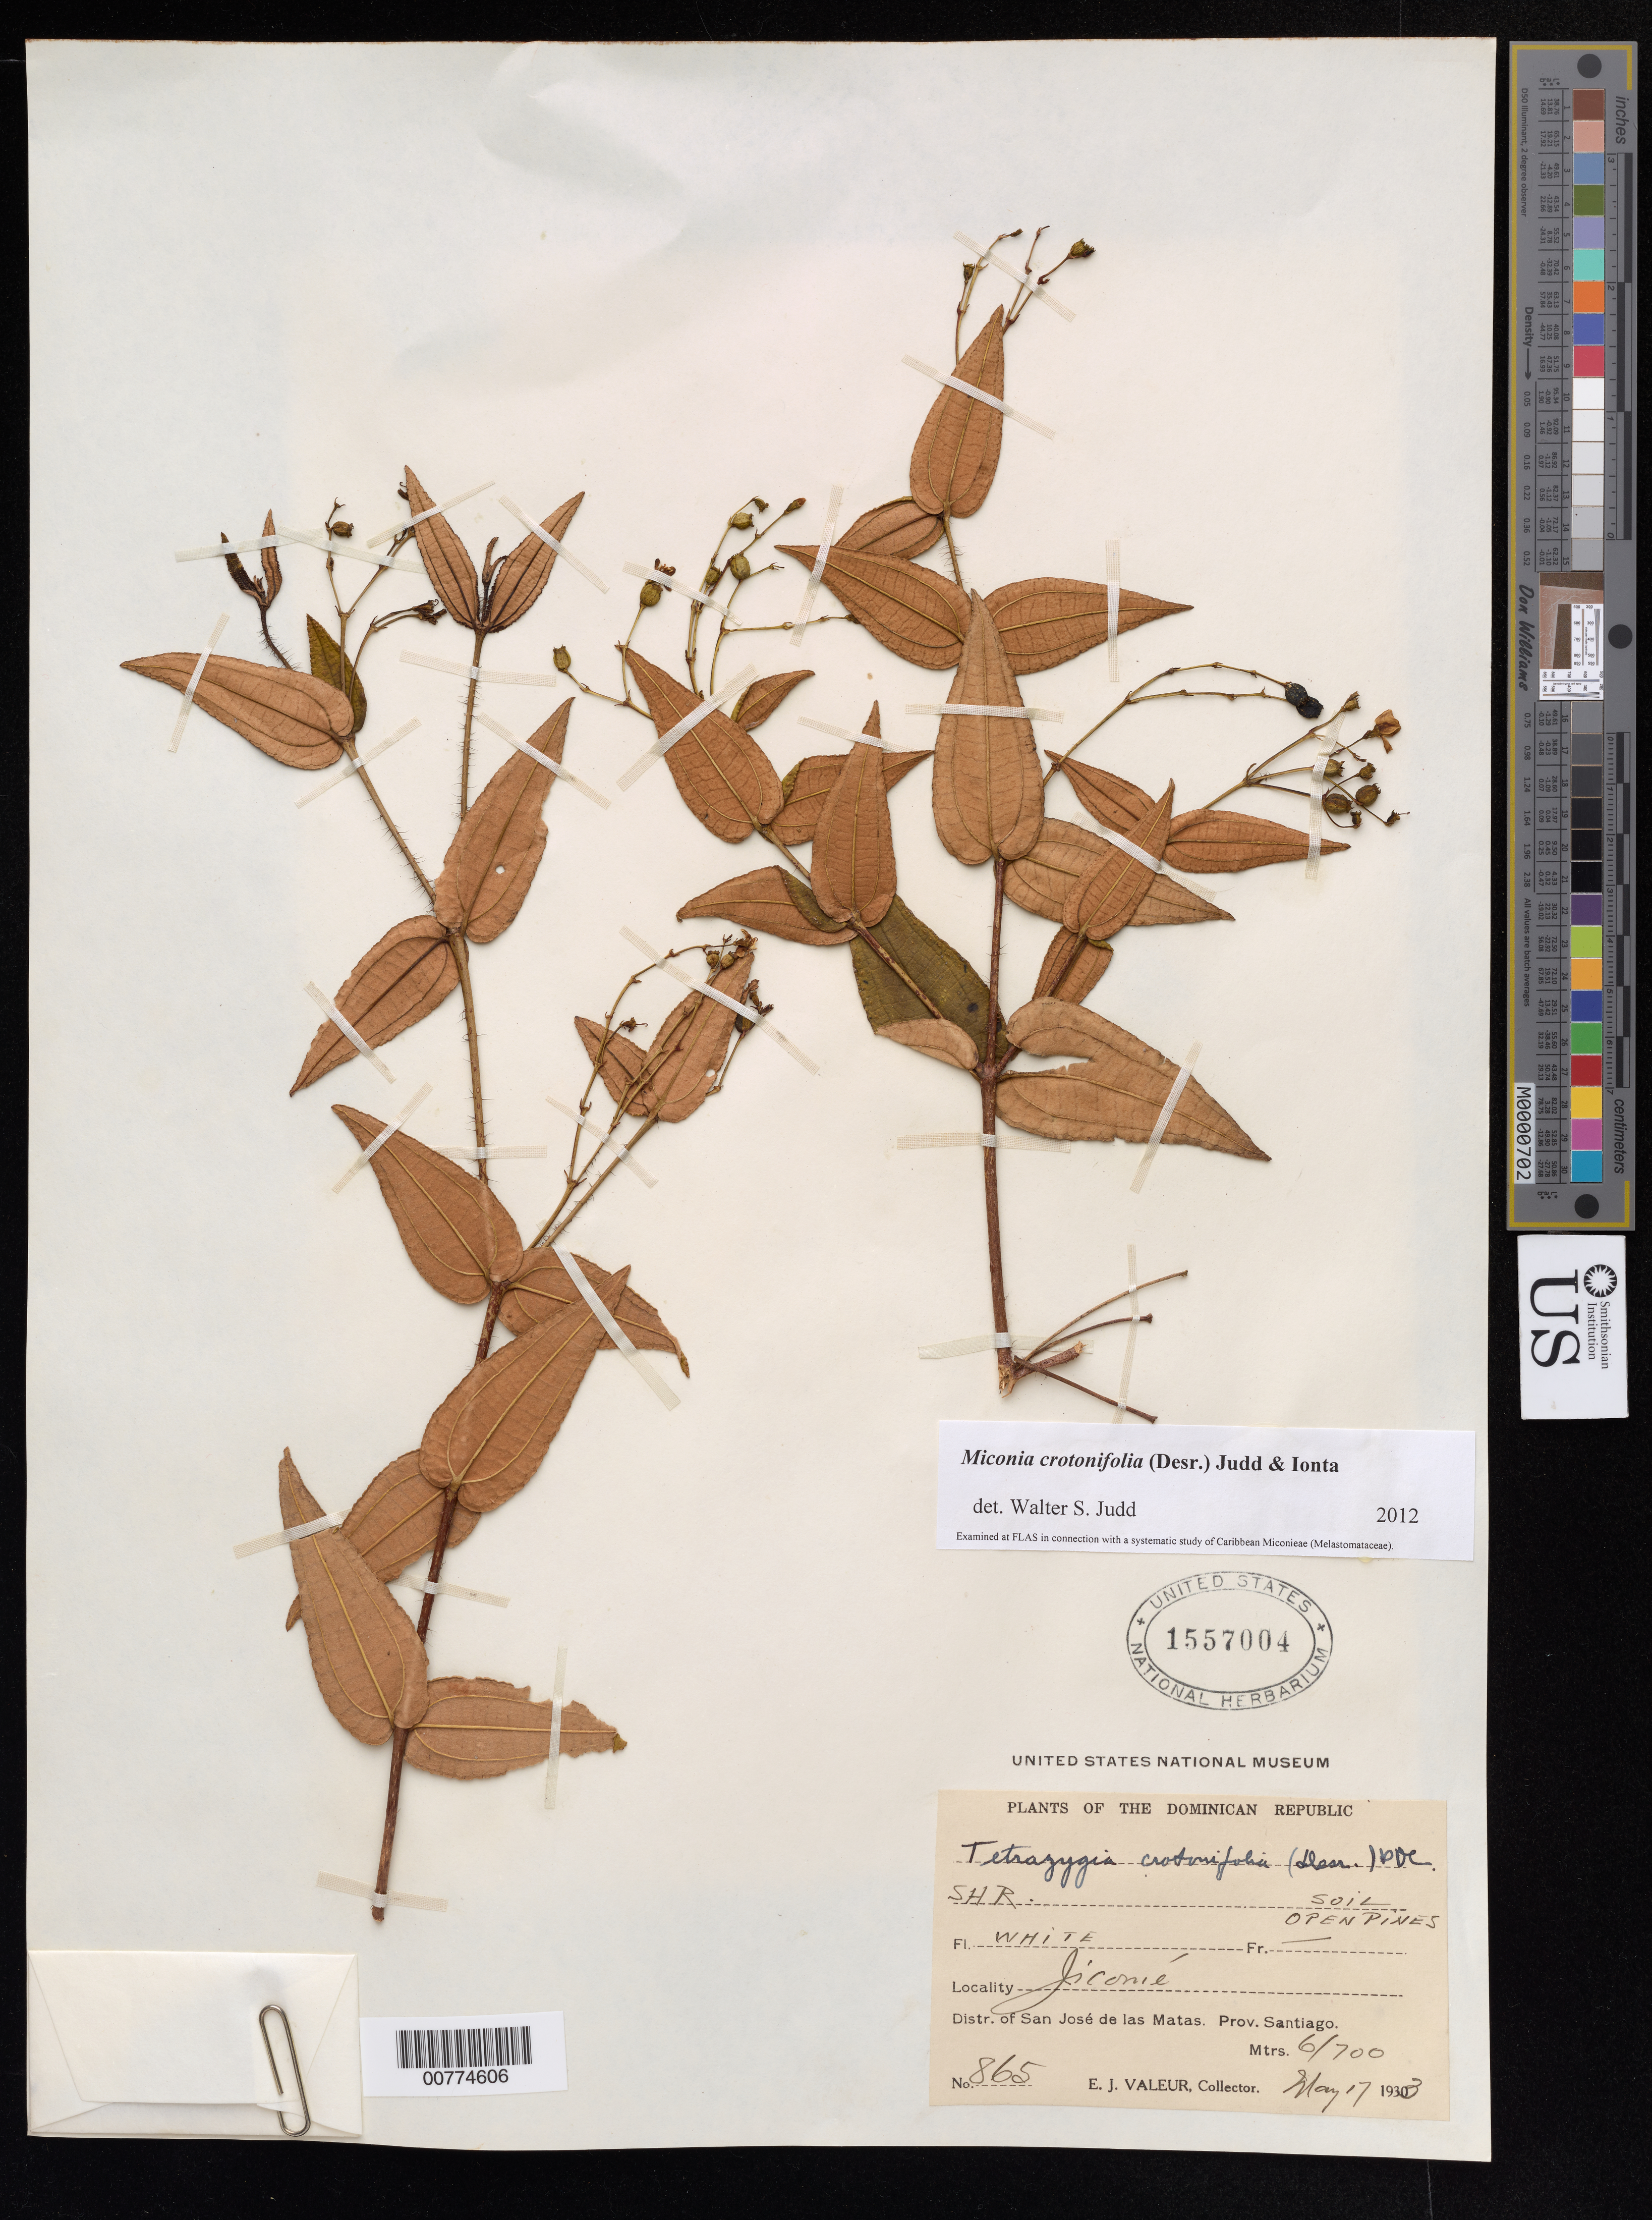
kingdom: Plantae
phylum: Tracheophyta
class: Magnoliopsida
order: Myrtales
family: Melastomataceae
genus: Miconia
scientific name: Miconia crotonifolia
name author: (Desr.) Judd & Ionta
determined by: Judd, Walter S.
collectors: E. Valeur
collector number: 865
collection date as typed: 17 May 1933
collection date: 1933-05-17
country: Dominican Republic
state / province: Santiago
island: Hispaniola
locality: San José de las Matas, Jicomé.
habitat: Open pines.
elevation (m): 600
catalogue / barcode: US 1557004